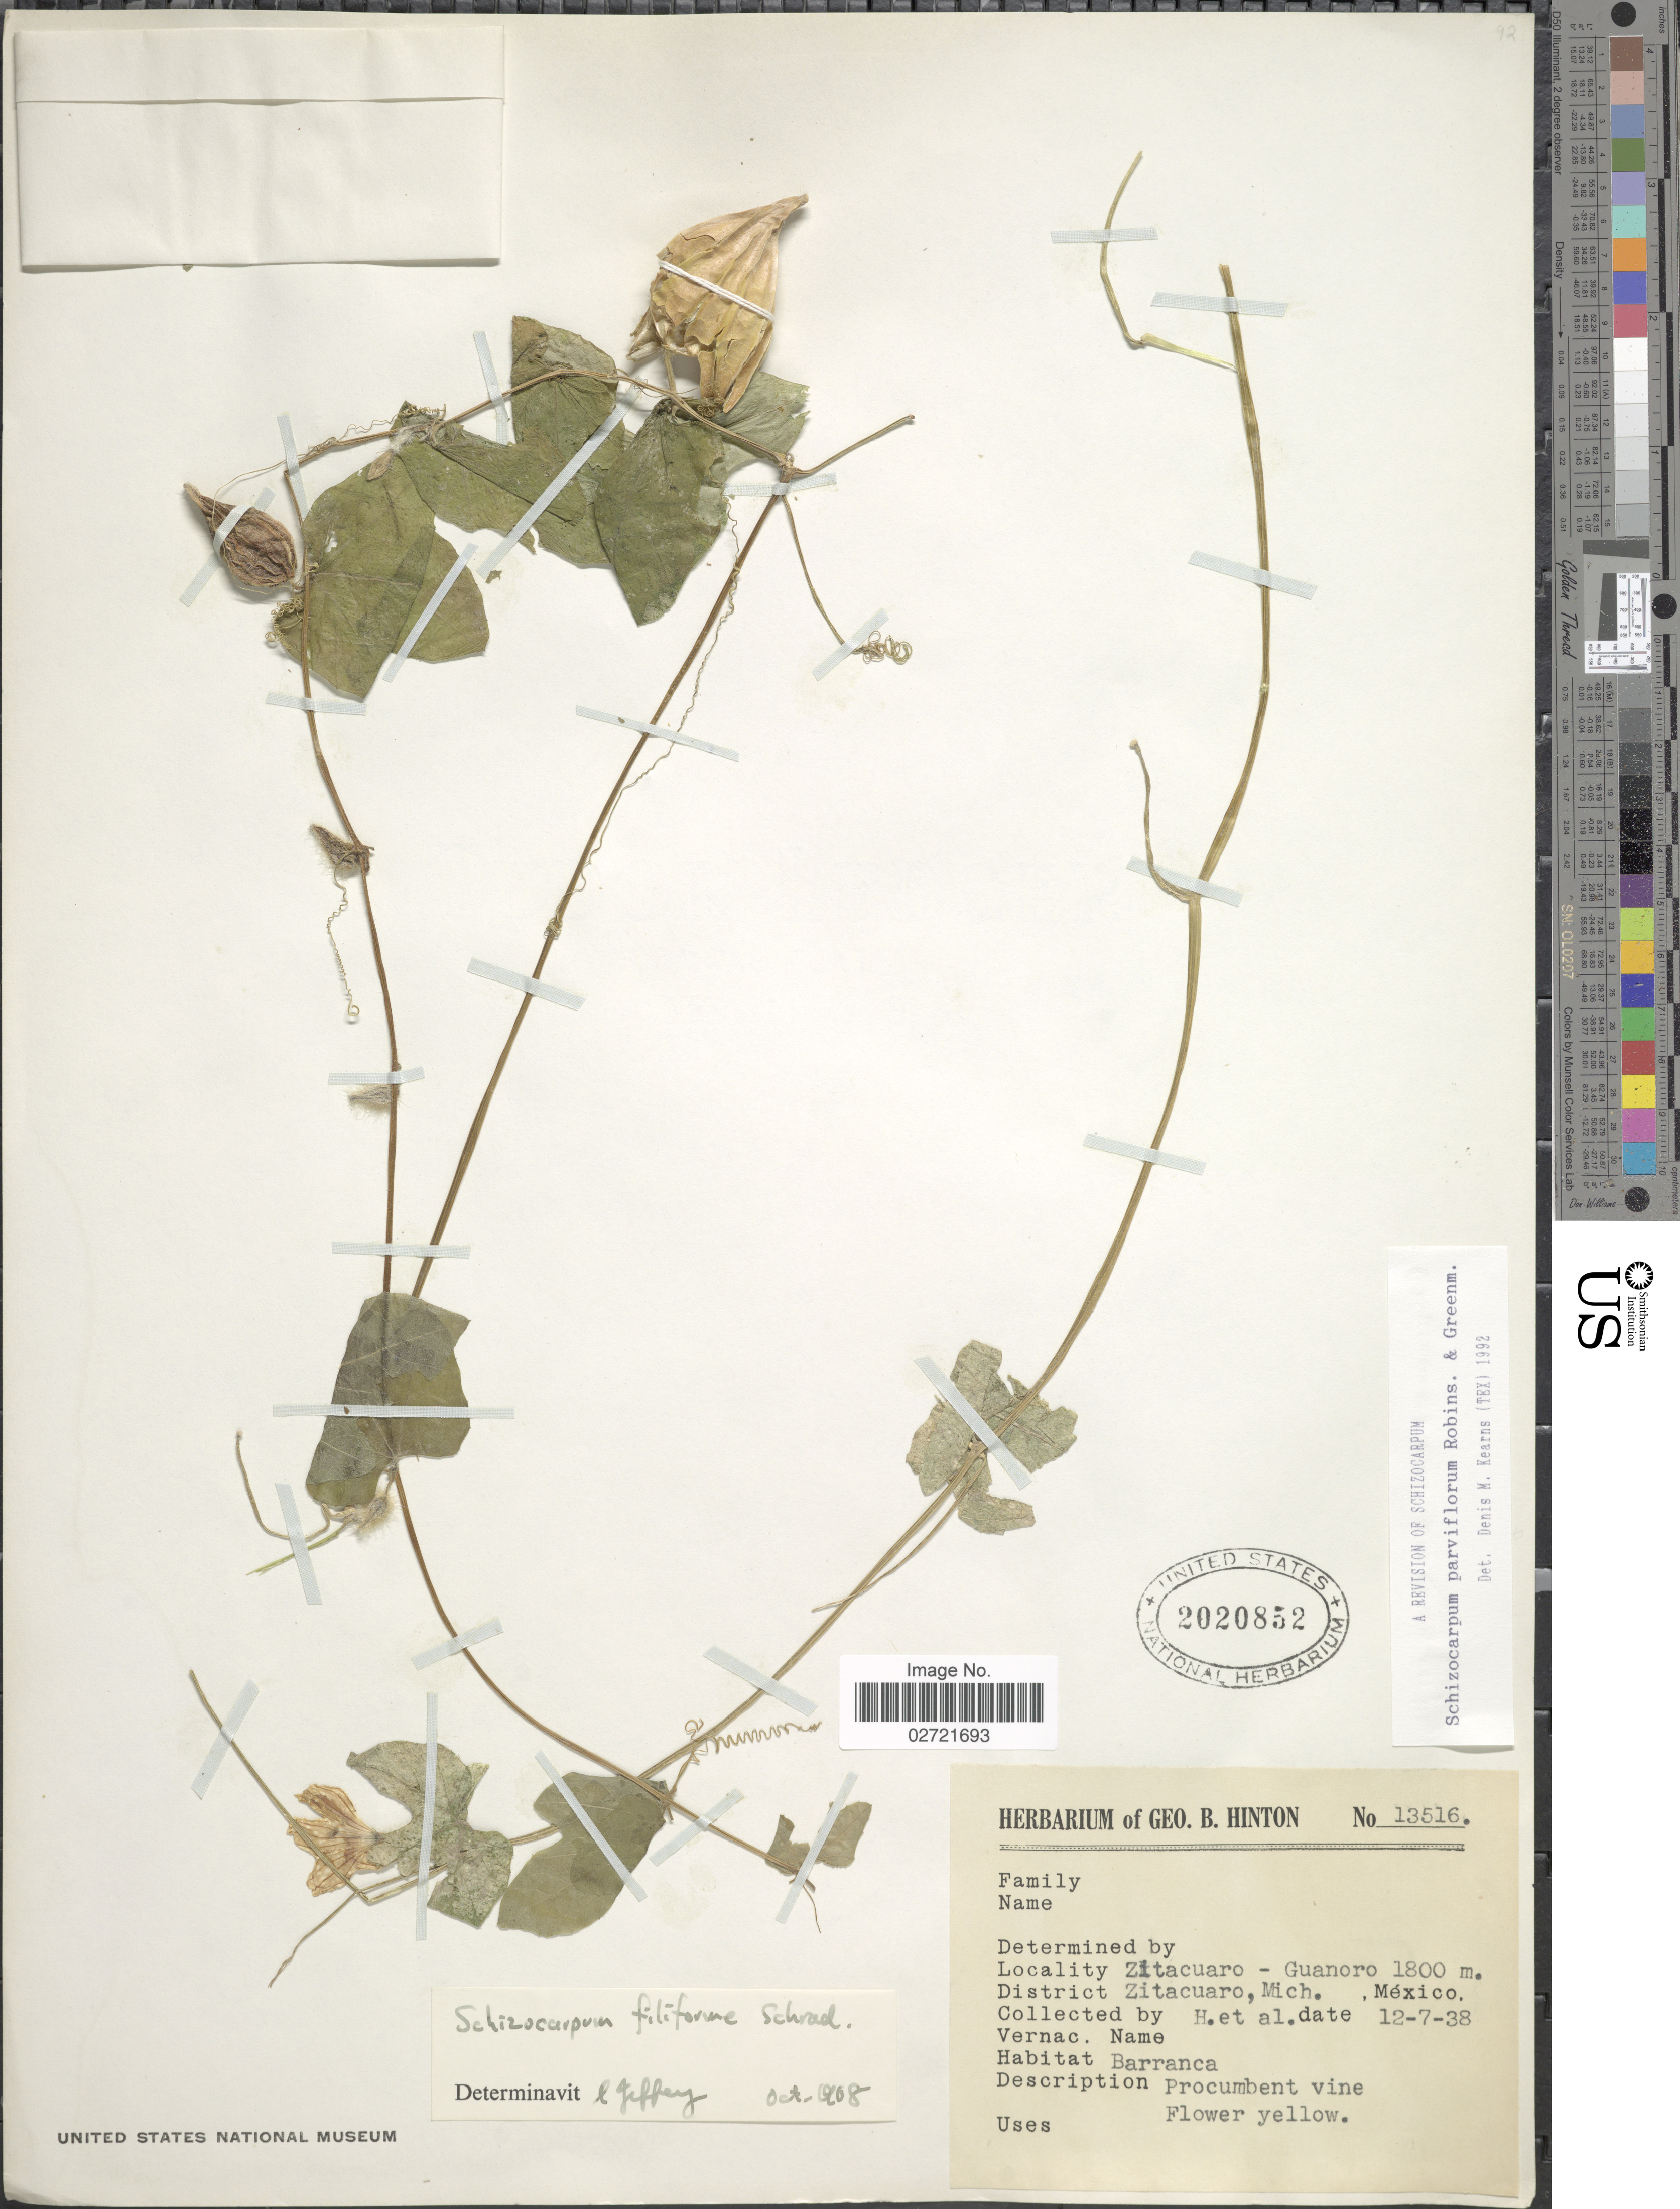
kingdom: Plantae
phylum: Tracheophyta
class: Magnoliopsida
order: Cucurbitales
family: Cucurbitaceae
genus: Schizocarpum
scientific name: Schizocarpum parviflorum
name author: B.L. Rob. & Greenm.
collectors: G. B. Hinton & et al.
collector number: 13516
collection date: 1938-07-12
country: Mexico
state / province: Michoacán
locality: Zitacuaro - Guanoro, District Zitacuaro, Mich., Mexico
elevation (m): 1800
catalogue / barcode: US 2020852